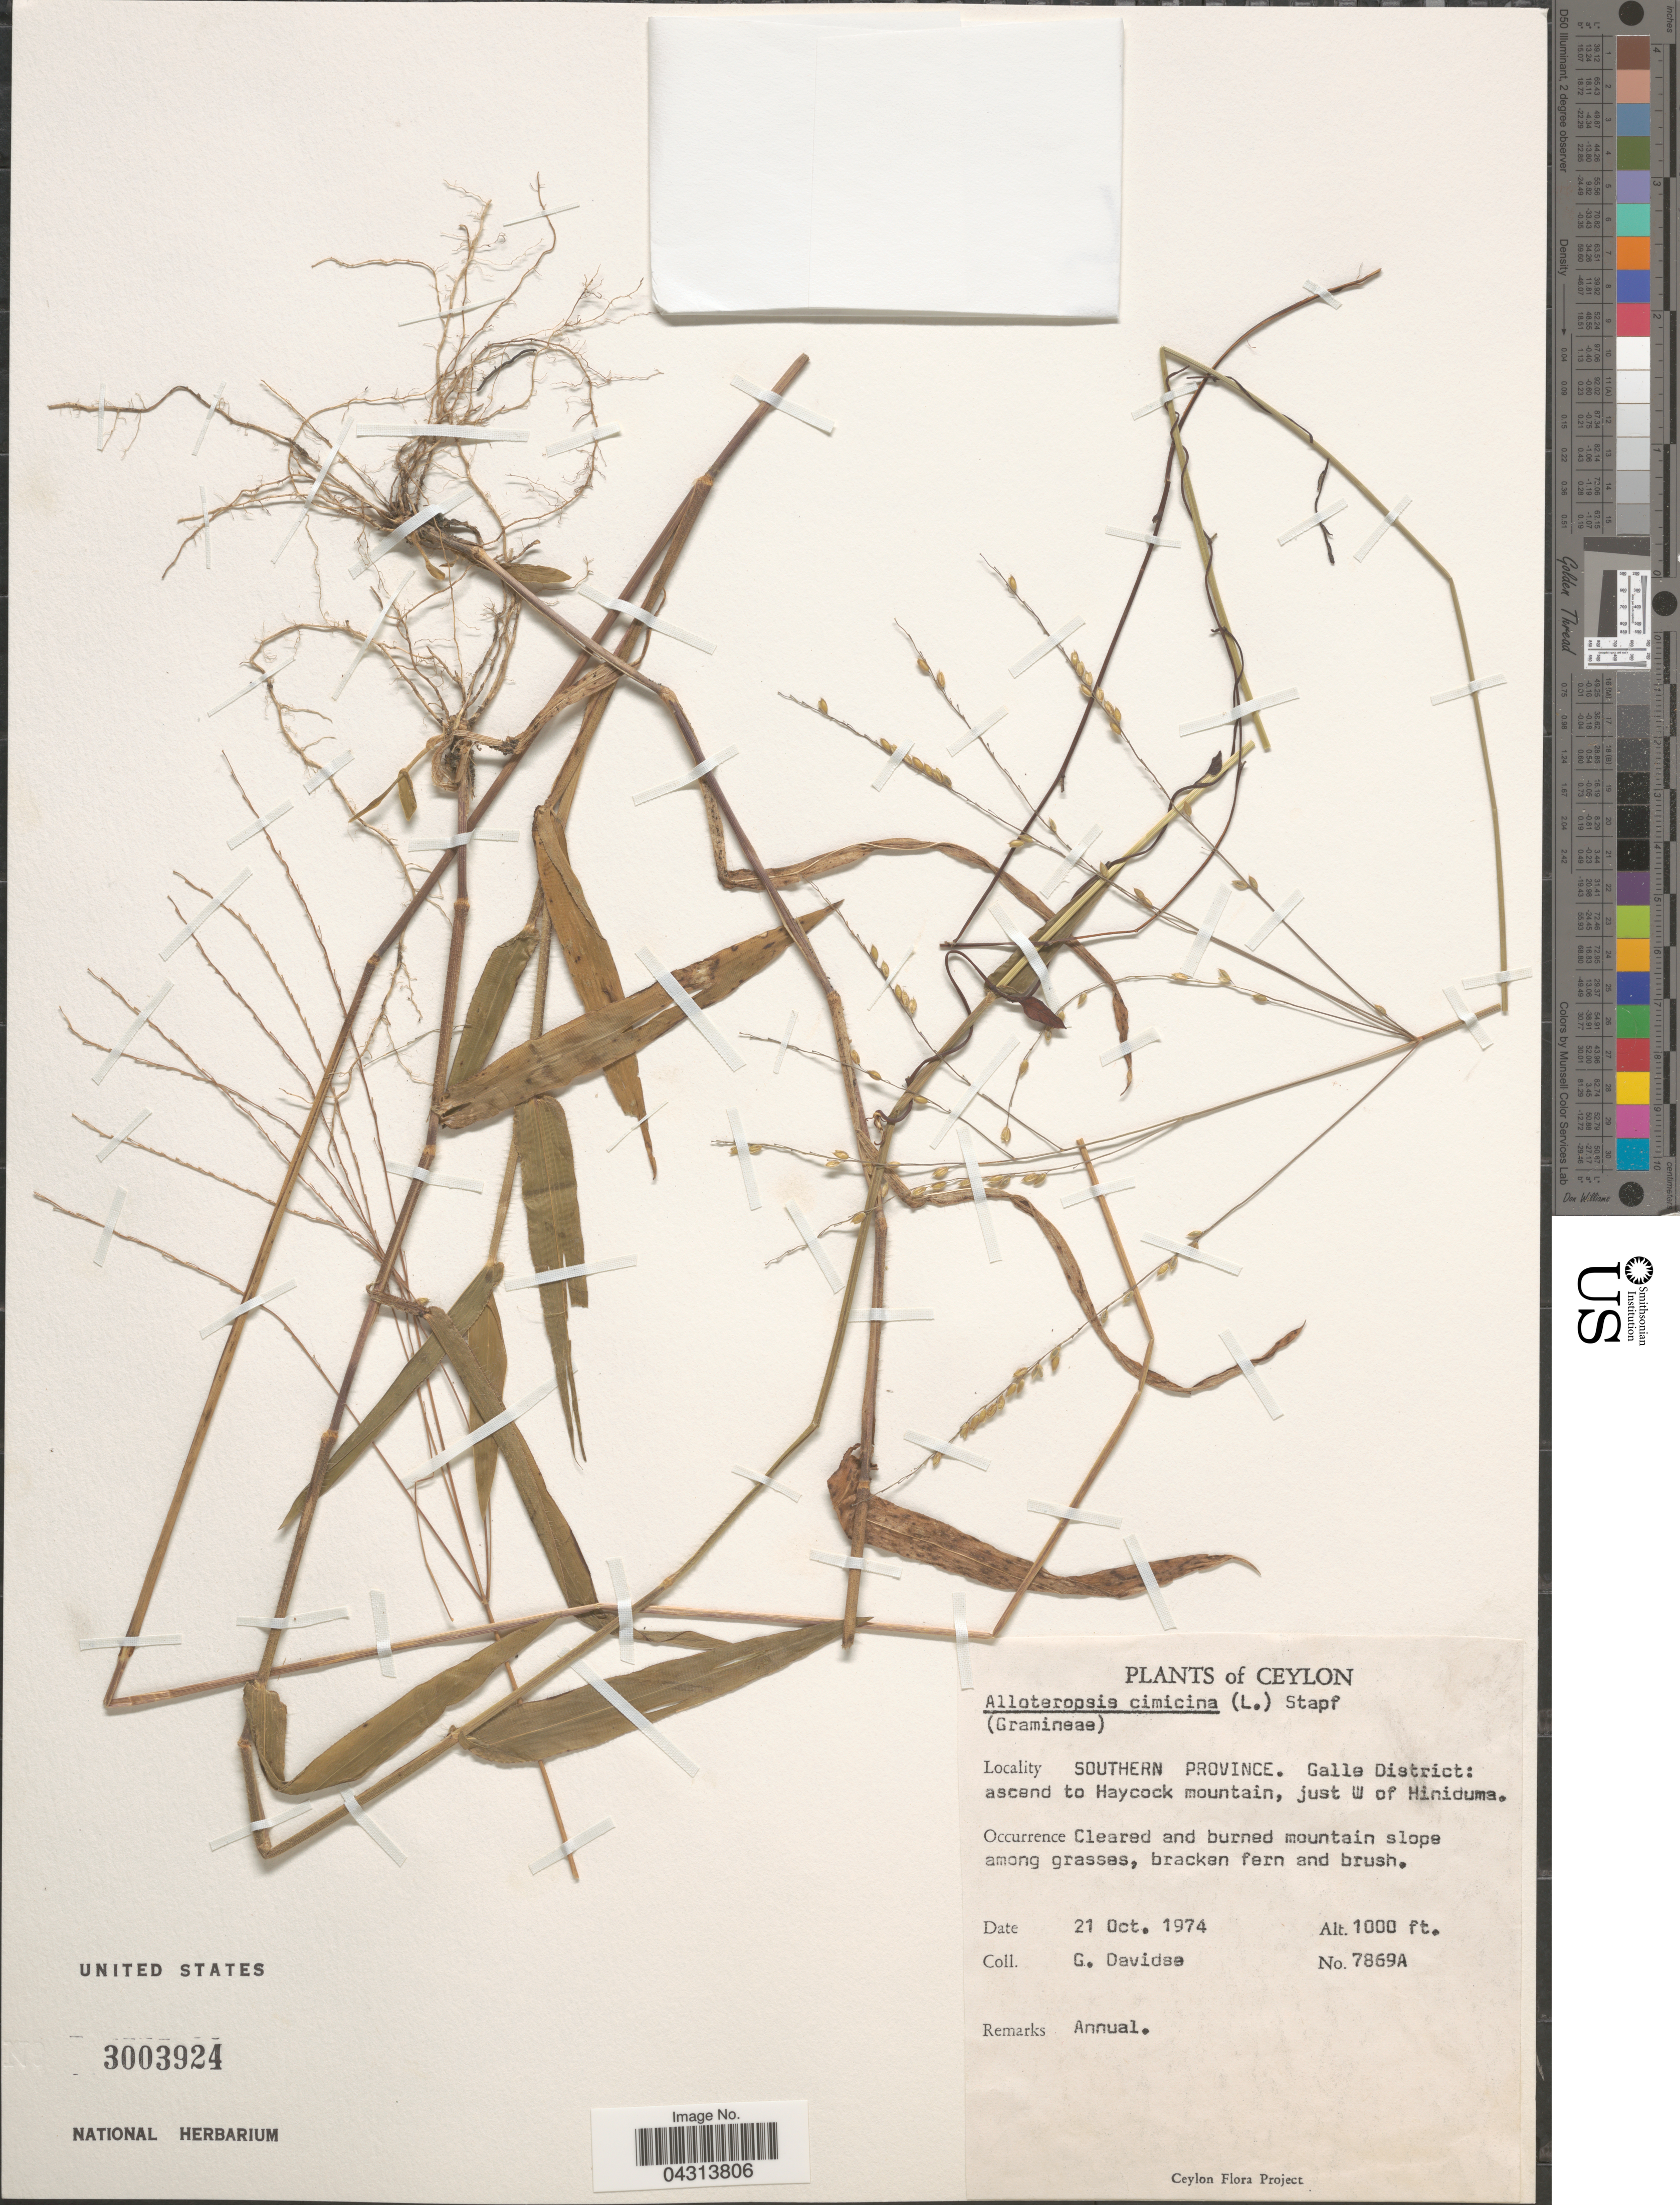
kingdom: Plantae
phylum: Tracheophyta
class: Liliopsida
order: Poales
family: Poaceae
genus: Alloteropsis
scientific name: Alloteropsis cimicina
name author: (L.) Stapf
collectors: G. Davidse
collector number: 7869A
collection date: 1974-10-21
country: Sri Lanka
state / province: Southern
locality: Galle District: ascend to Haycock mountain, just W of Hiniduma.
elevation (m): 305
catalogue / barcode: US 3003924